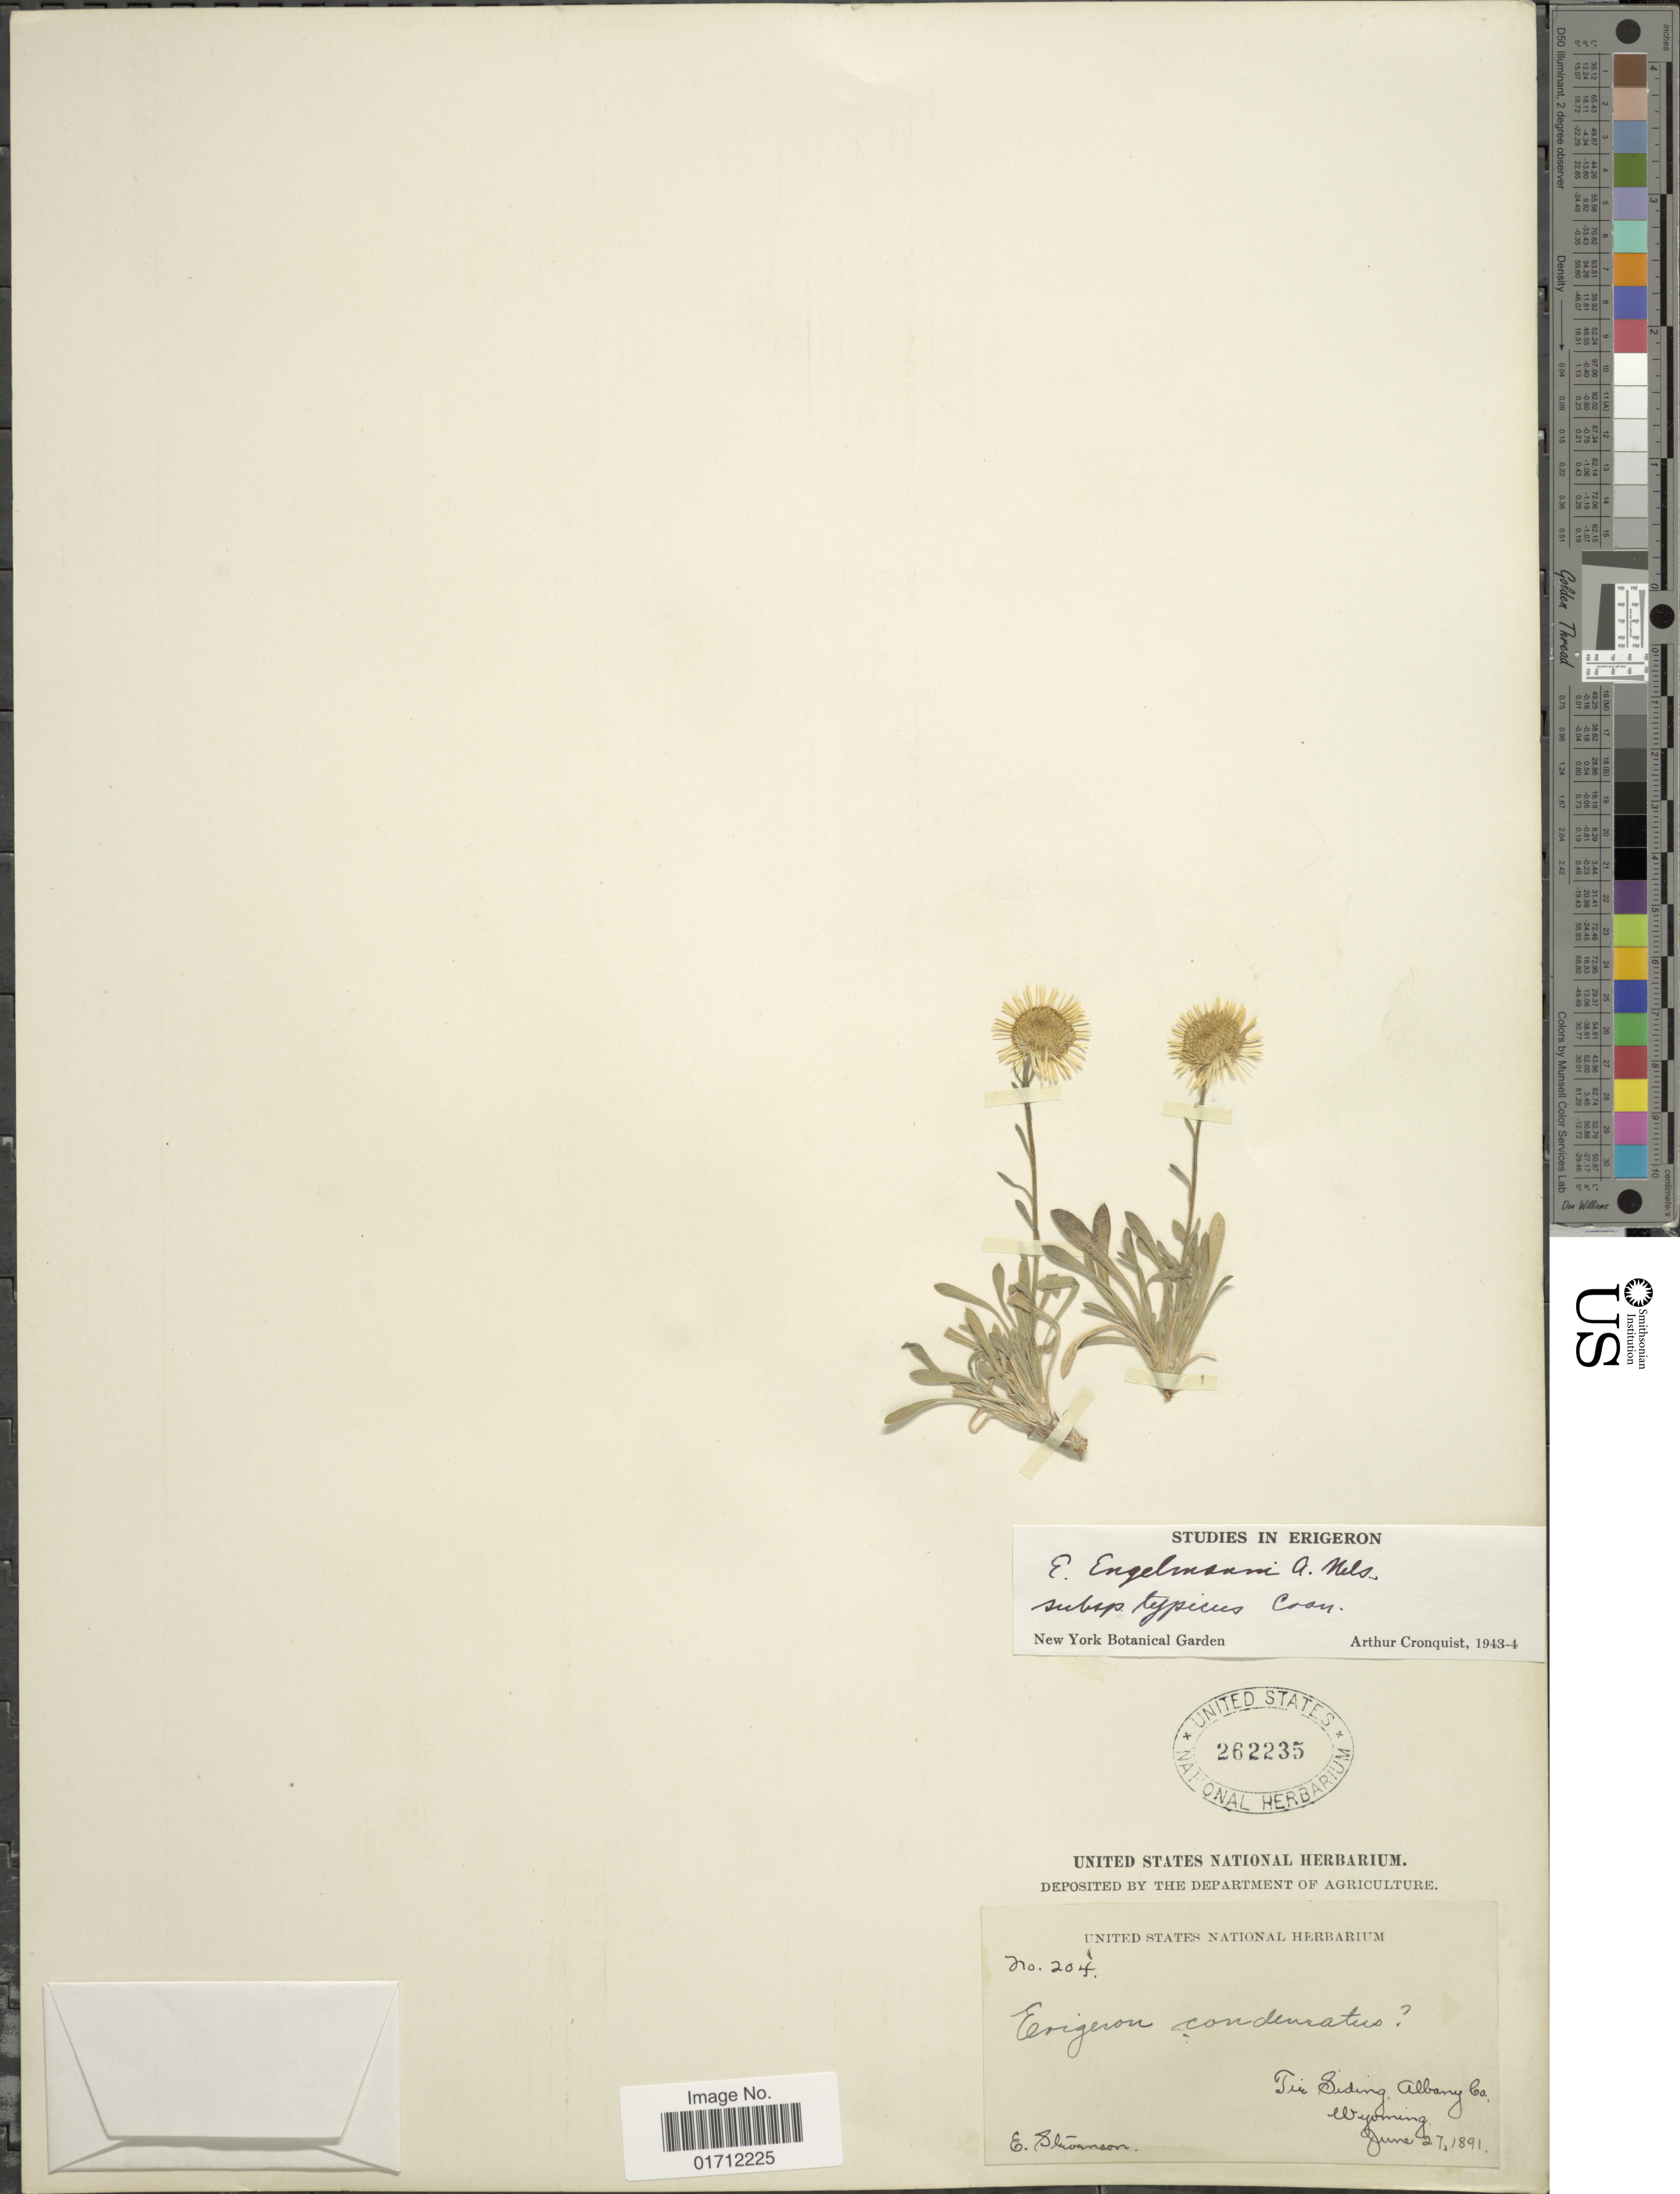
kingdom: Plantae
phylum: Tracheophyta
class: Magnoliopsida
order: Asterales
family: Asteraceae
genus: Erigeron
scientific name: Erigeron engelmannii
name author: A. Nelson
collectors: E. Stevenson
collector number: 204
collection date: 1891-07-27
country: United States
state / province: Wyoming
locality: Tie Siding, Albany Co.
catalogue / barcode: US 232235